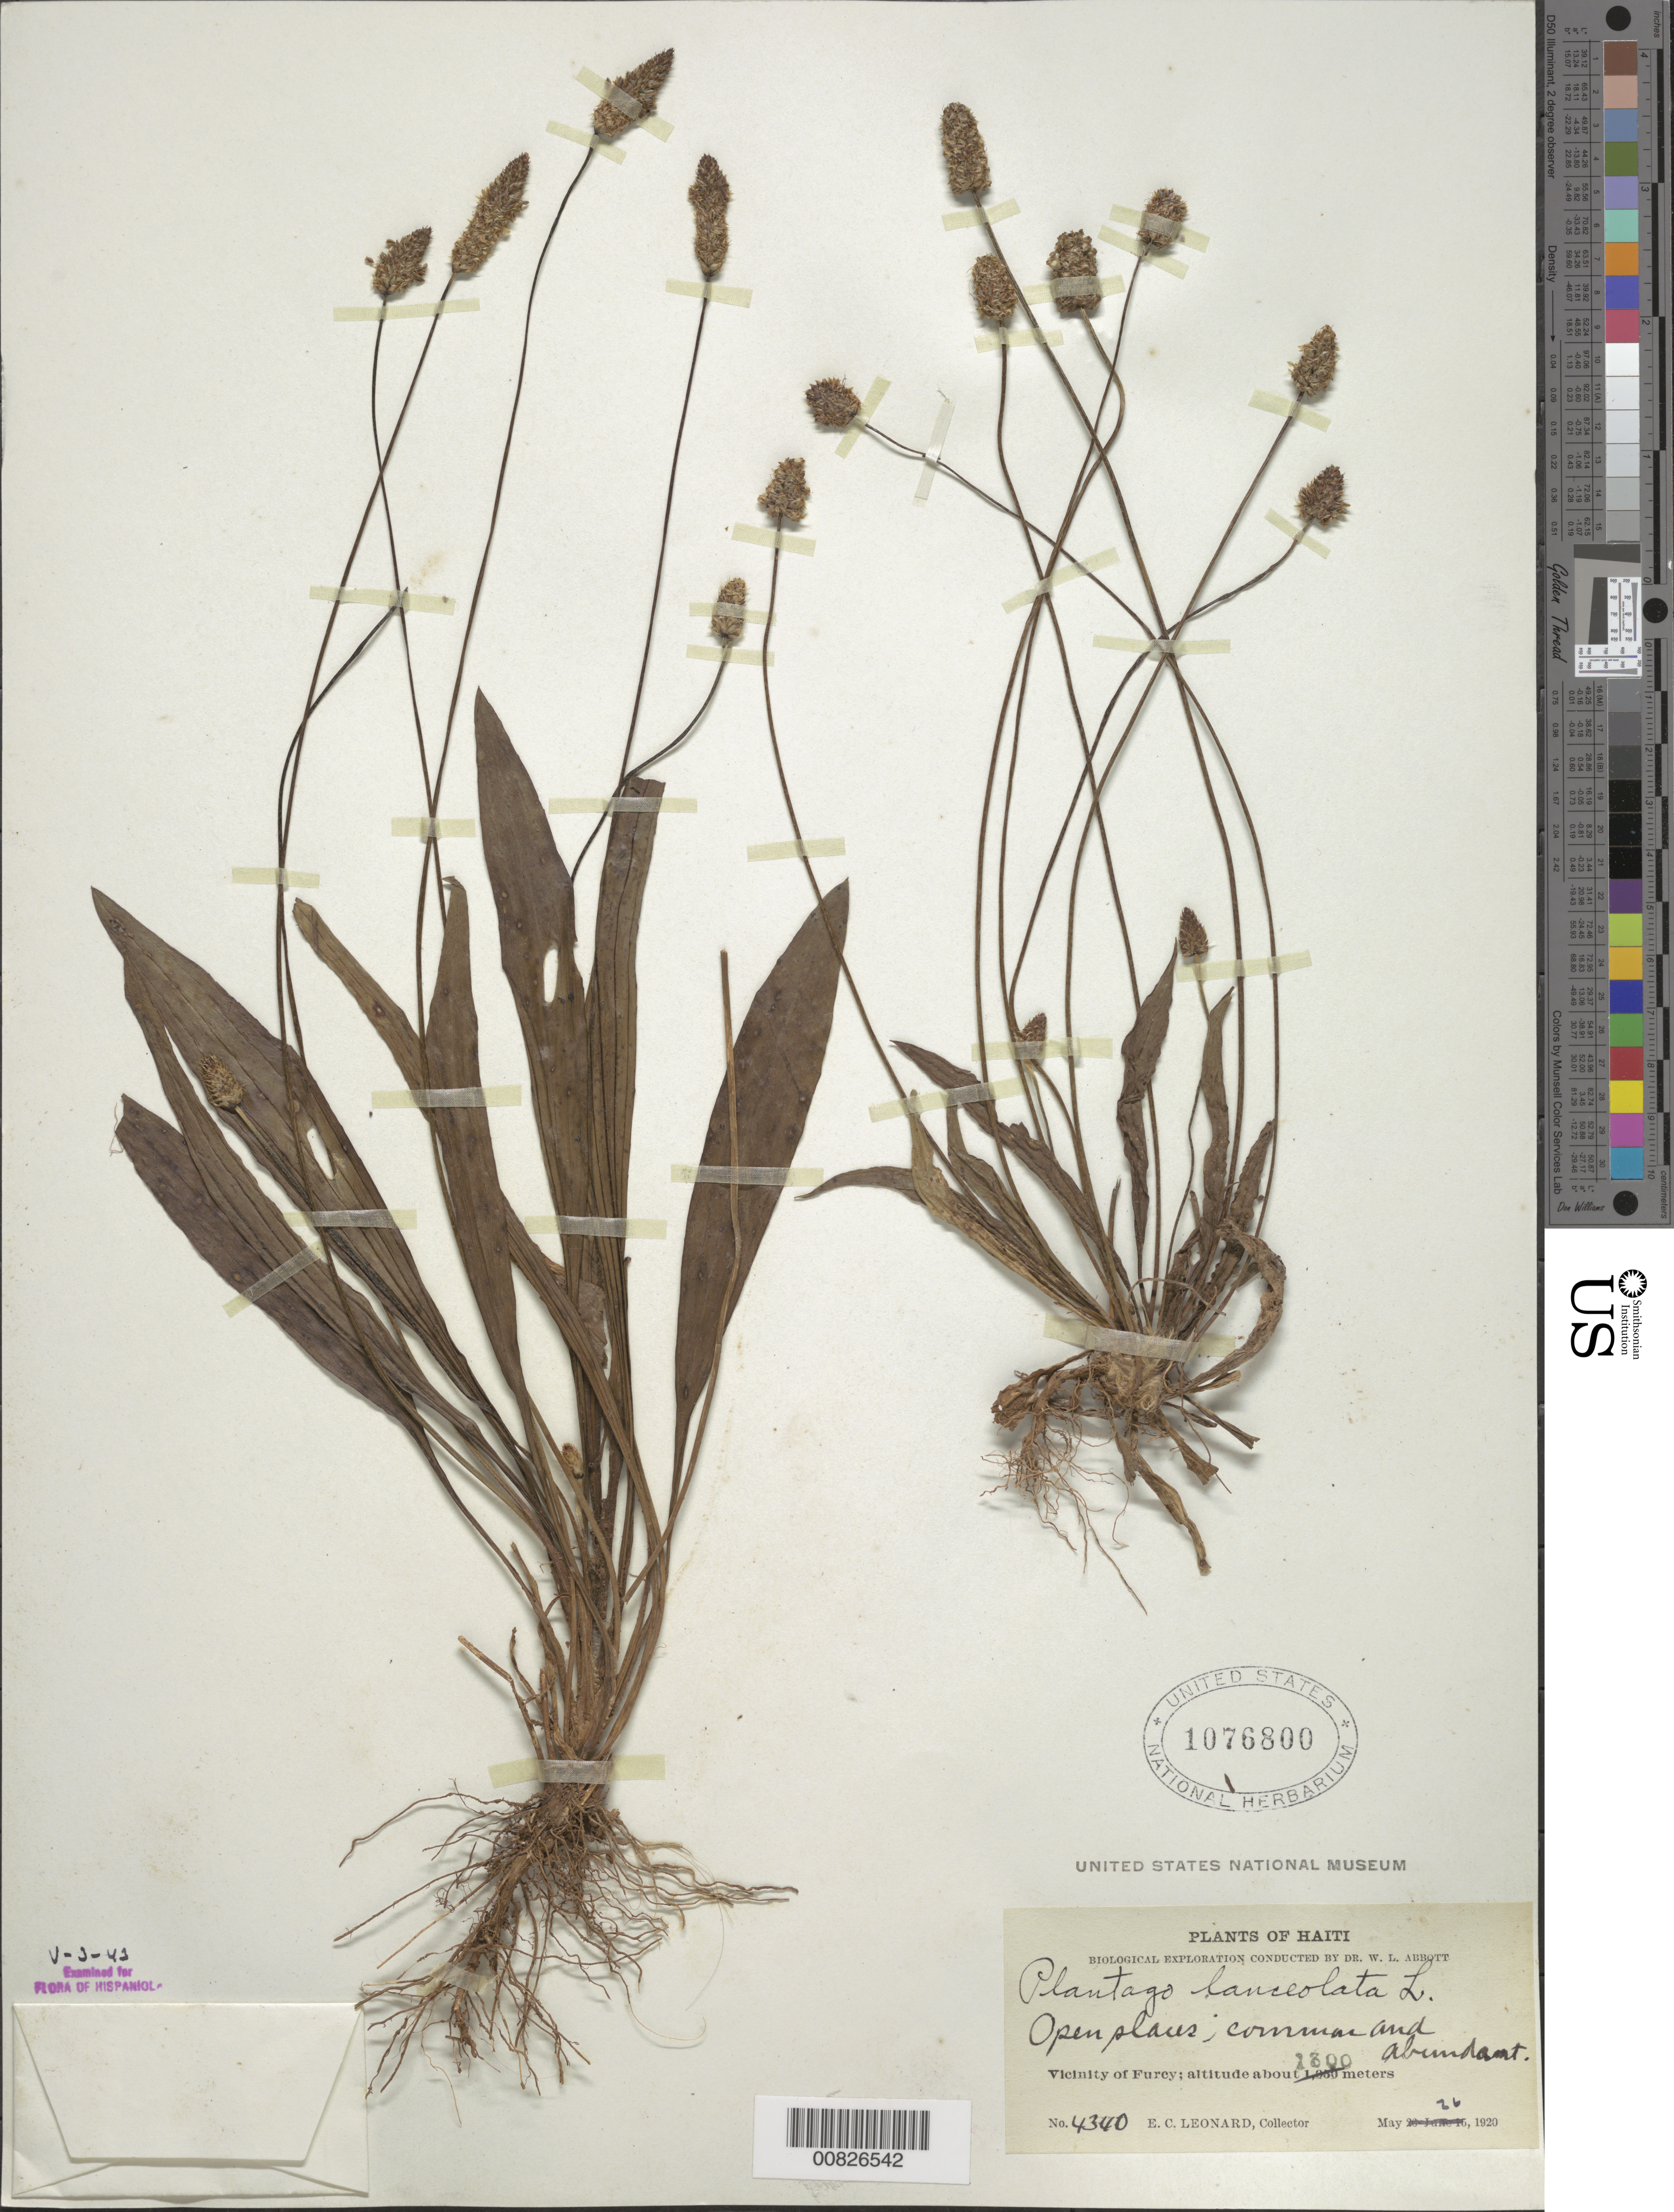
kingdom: Plantae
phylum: Tracheophyta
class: Magnoliopsida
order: Lamiales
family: Plantaginaceae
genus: Plantago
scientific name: Plantago lanceolata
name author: L.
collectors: E. C. Leonard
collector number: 4340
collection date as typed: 26 May 1920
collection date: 1920-05-26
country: Haiti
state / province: Ouest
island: Hispaniola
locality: Vicinity of Furcy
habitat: Open places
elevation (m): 1300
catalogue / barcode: US 1076800